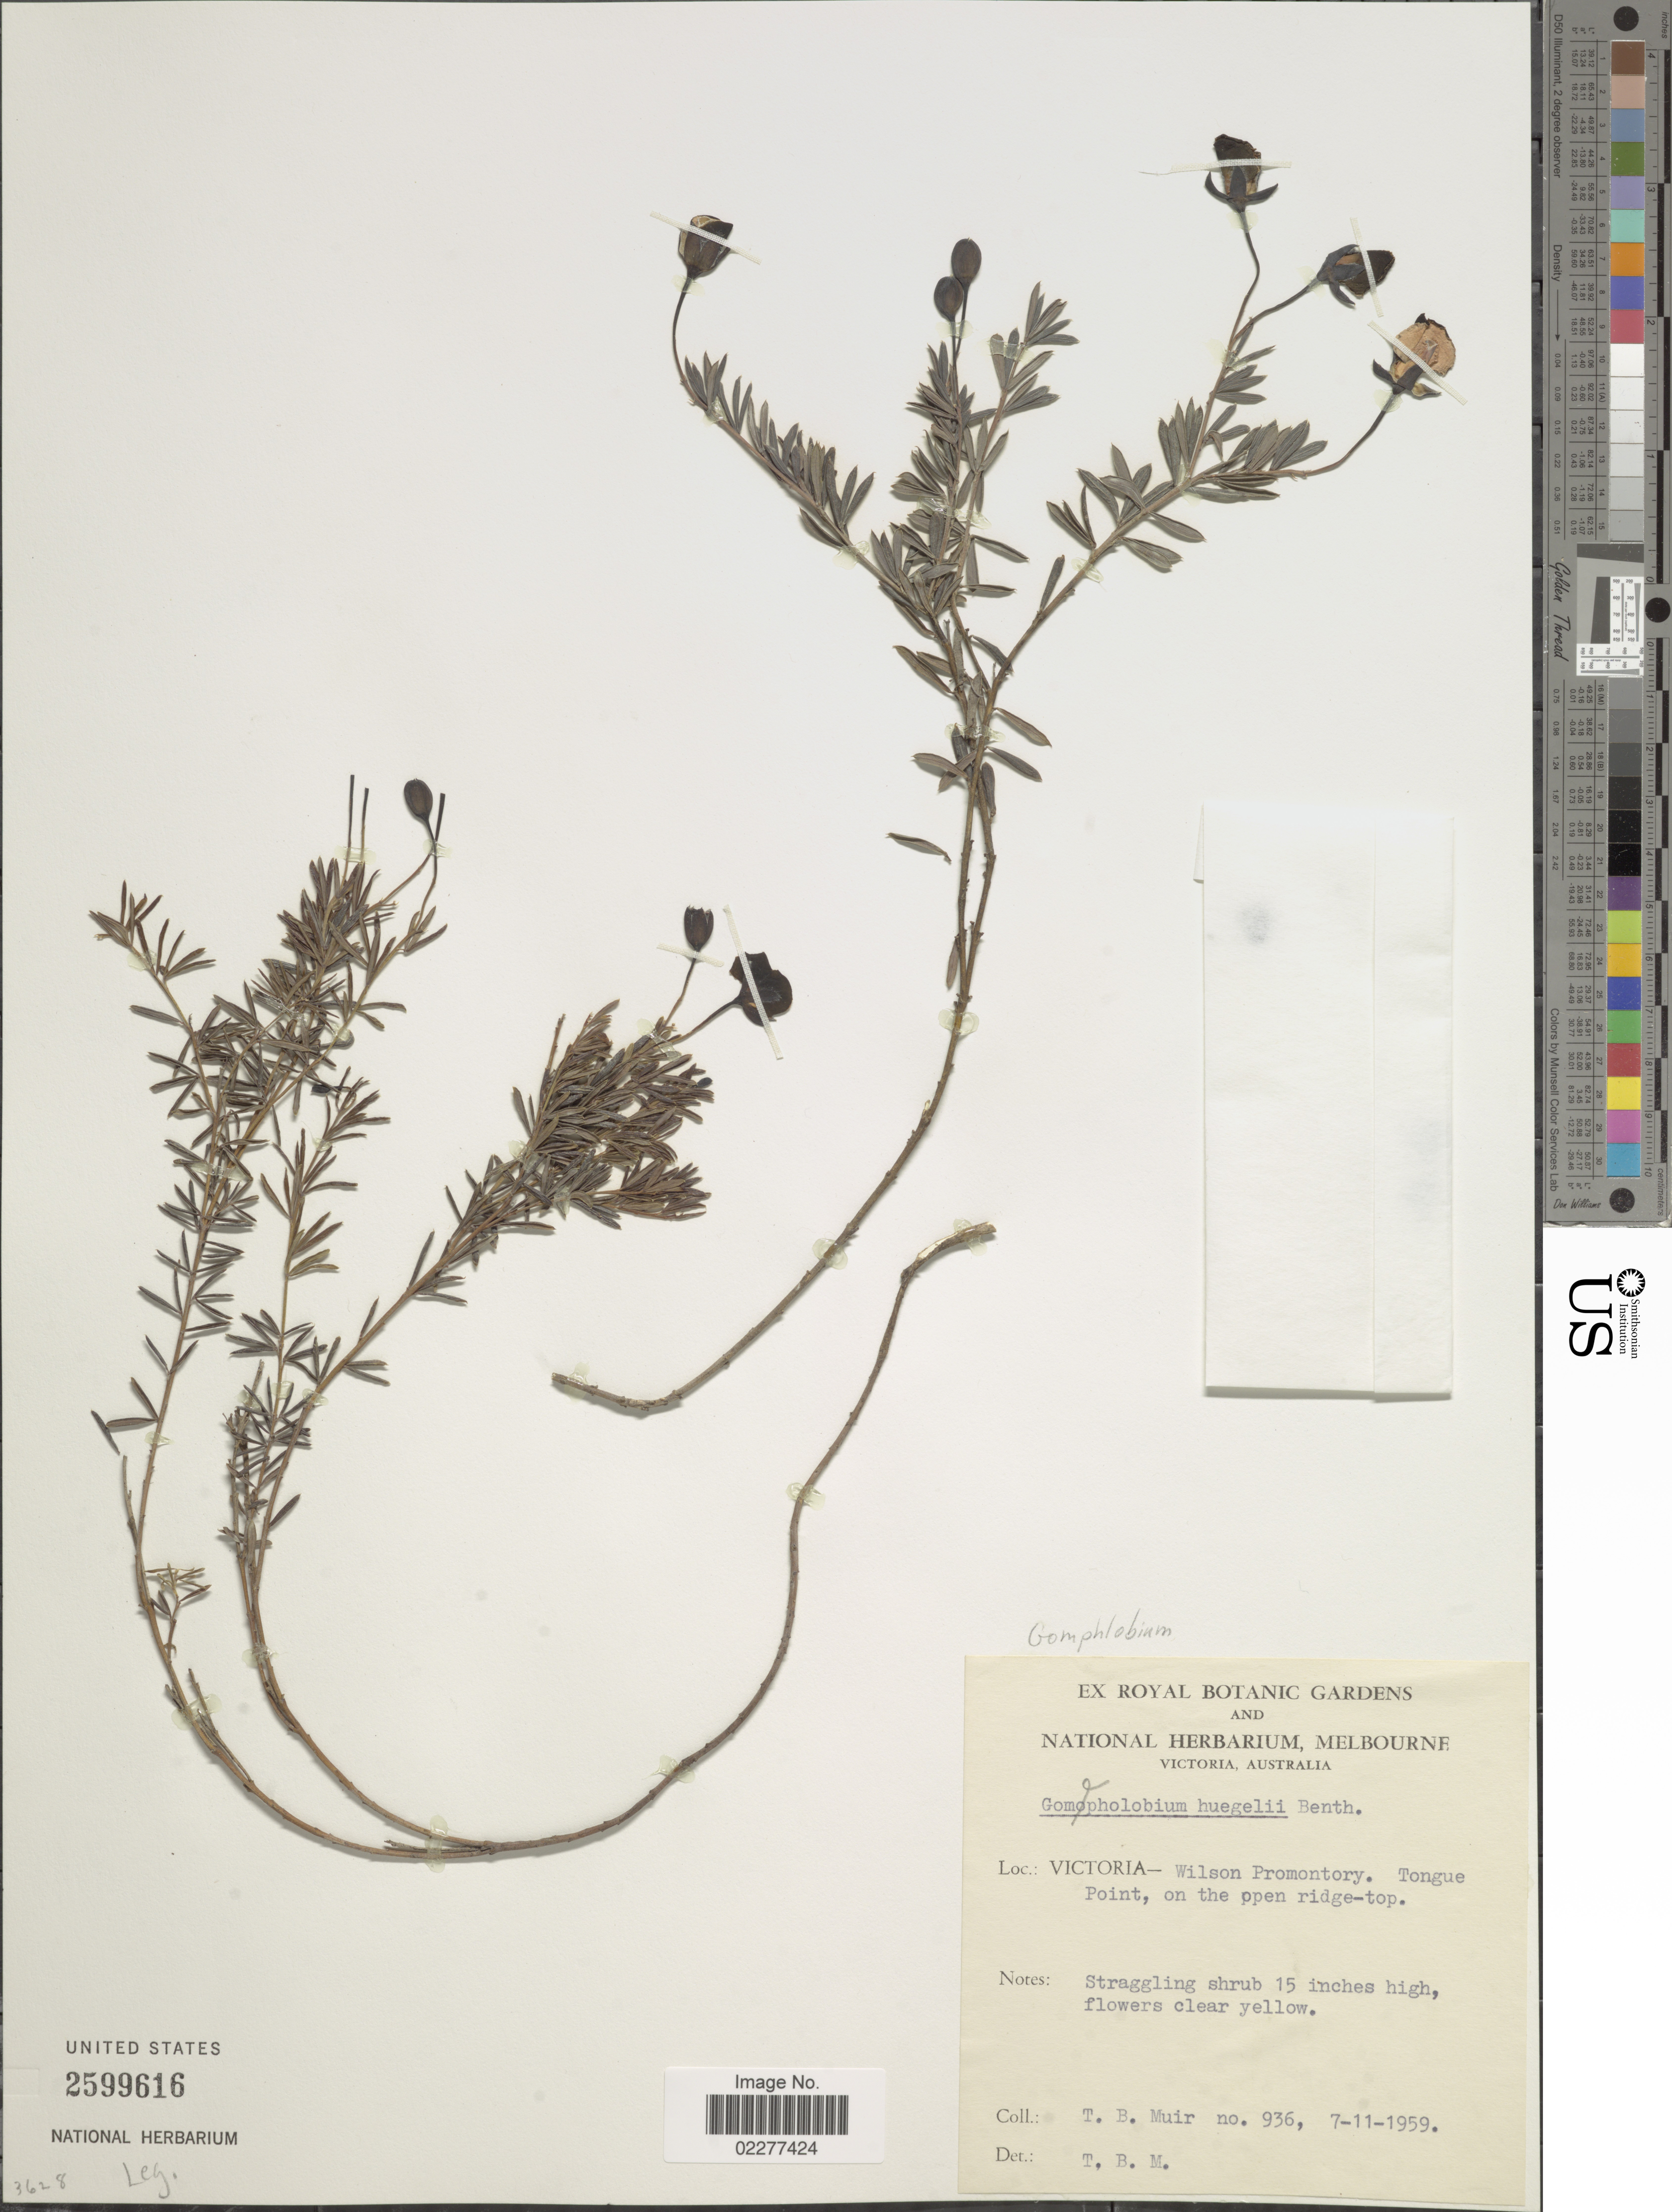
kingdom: Plantae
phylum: Tracheophyta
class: Magnoliopsida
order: Fabales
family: Fabaceae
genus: Gompholobium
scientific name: Gompholobium huegelii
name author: Benth.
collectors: T. Muir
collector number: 936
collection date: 1959-11-07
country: Australia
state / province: Victoria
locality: Victoria - Wilson Promontory. Tongue Point, on the open ridge-top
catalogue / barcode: US 2599616